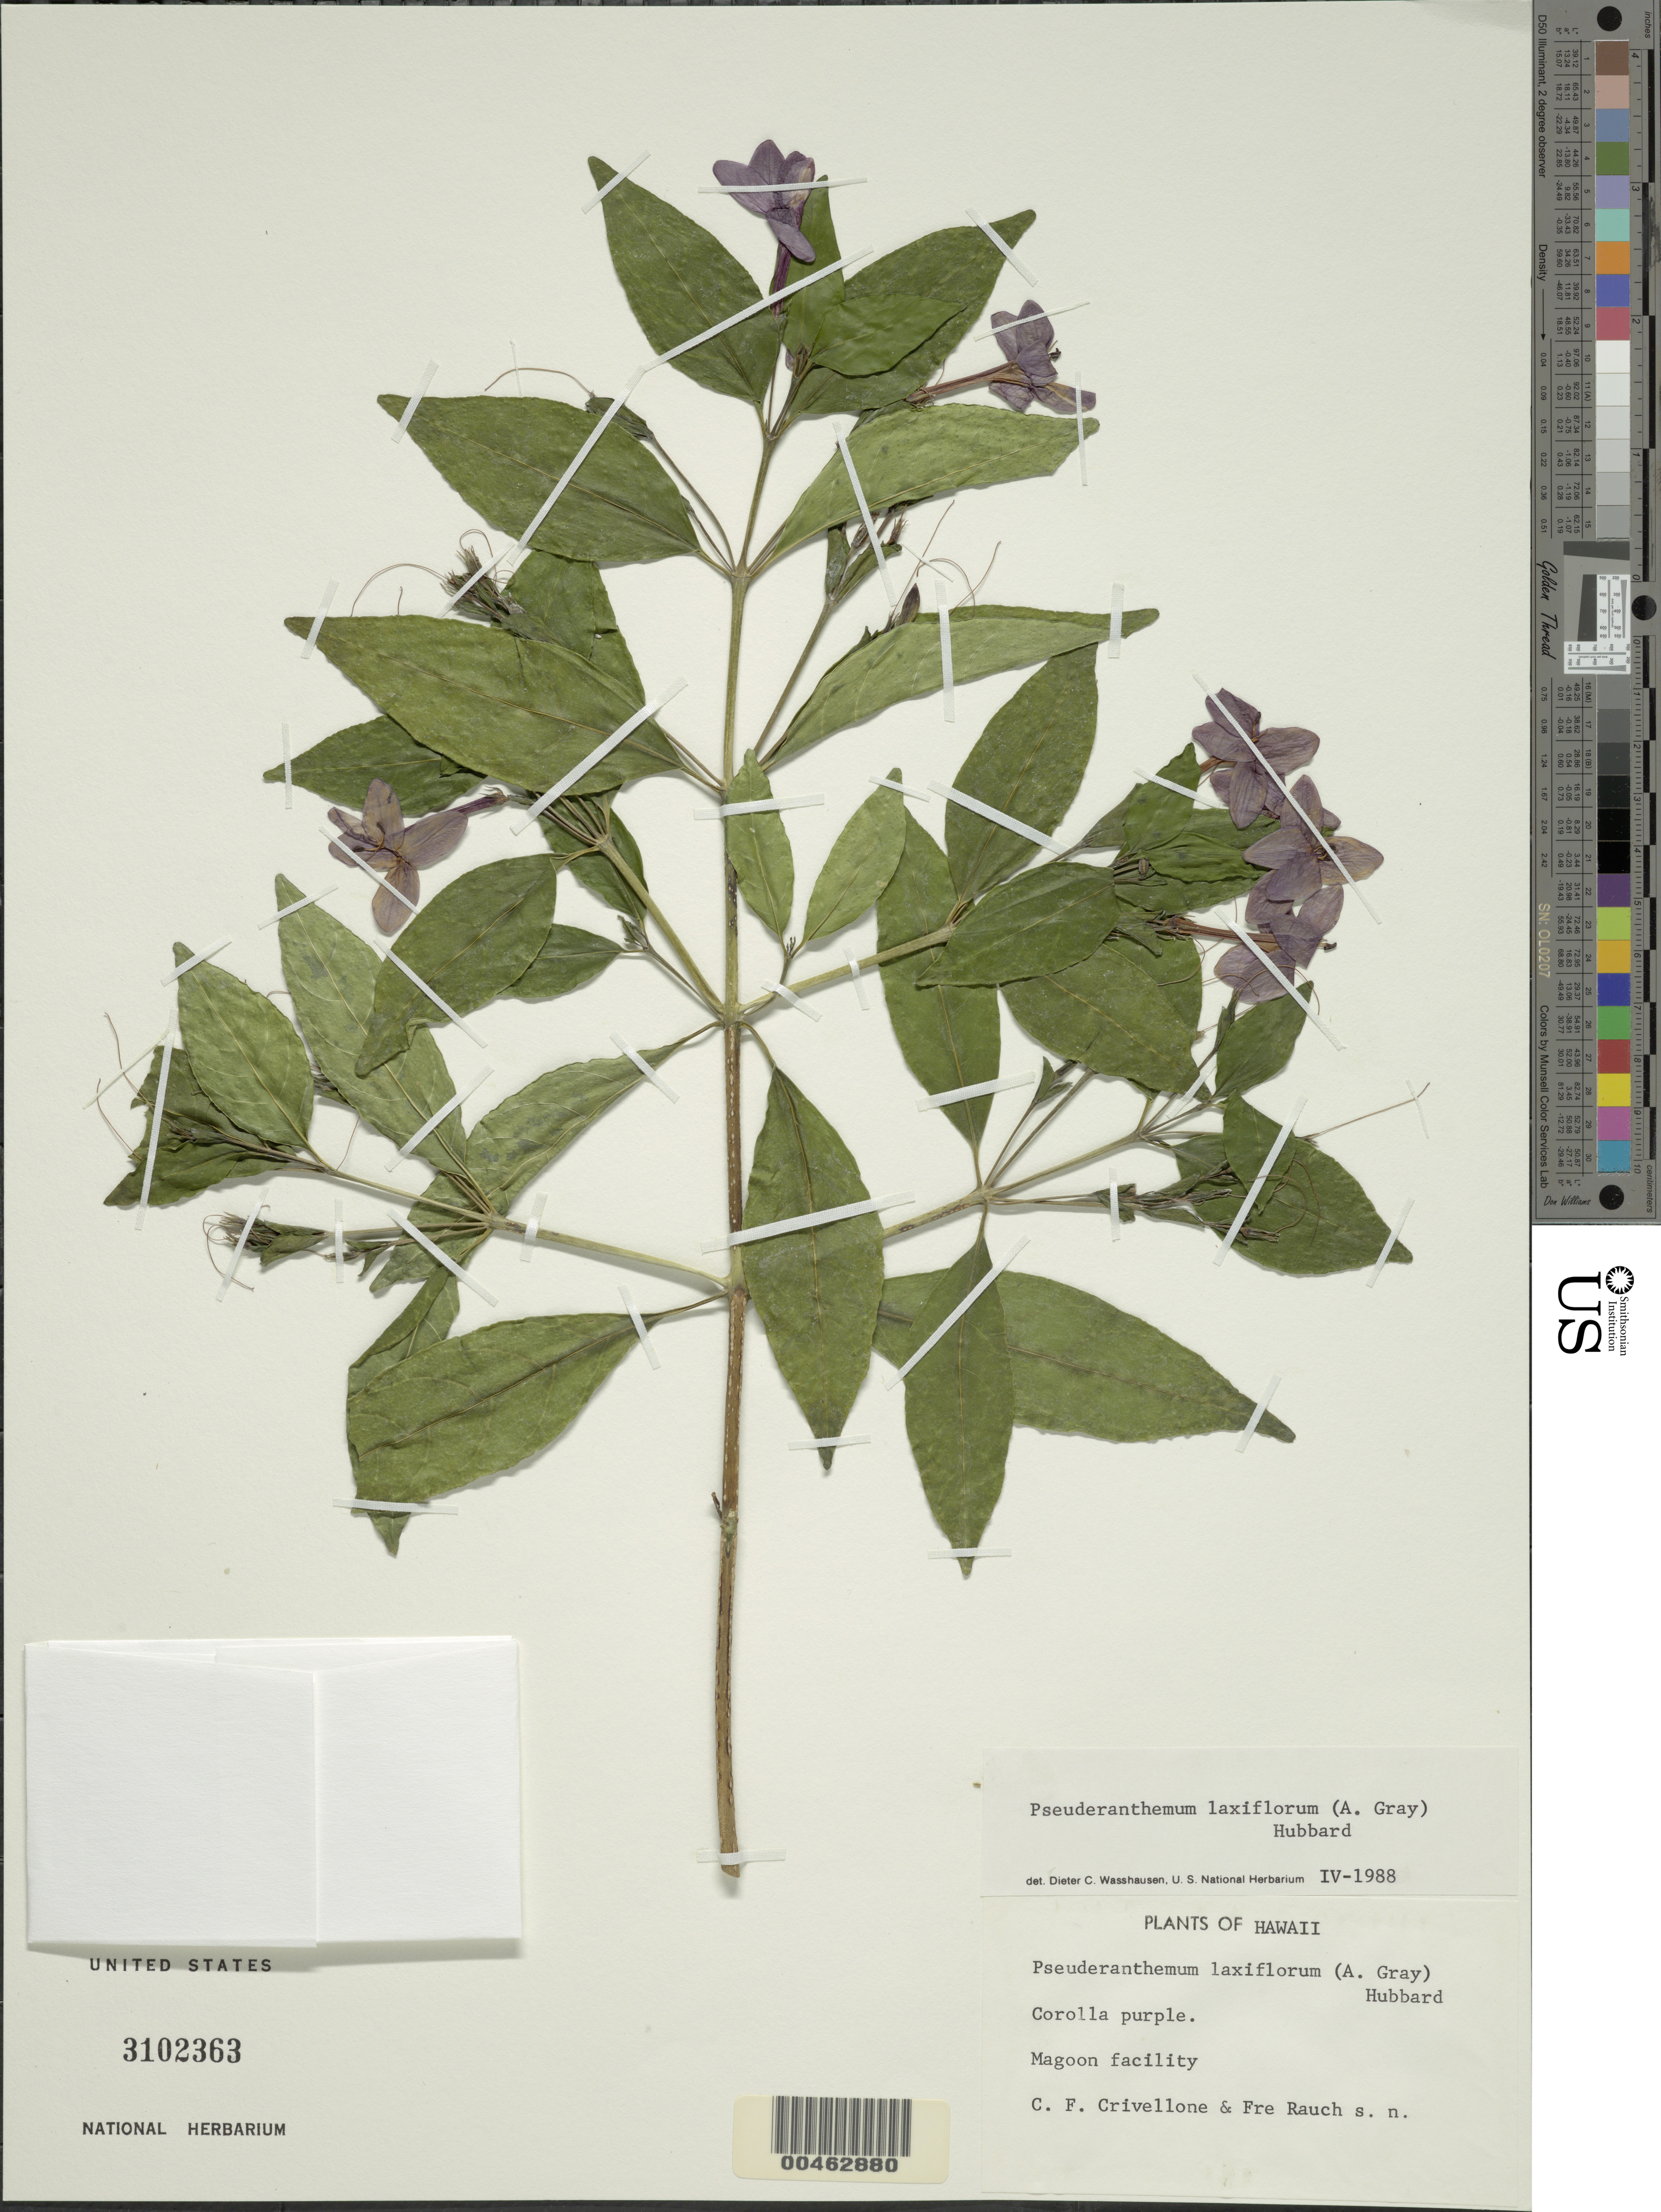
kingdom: Plantae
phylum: Tracheophyta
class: Magnoliopsida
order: Lamiales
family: Acanthaceae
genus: Pseuderanthemum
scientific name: Pseuderanthemum laxiflorum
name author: (A. Gray)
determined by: Wasshausen, Dieter C., (BOT), Smithsonian Institution - National Museum of Natural History (UNITED STATES)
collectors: C. Crivellone & F. Rauch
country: United States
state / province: Hawaii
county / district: Honolulu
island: Oahu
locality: Magoon facility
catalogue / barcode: US 3102363